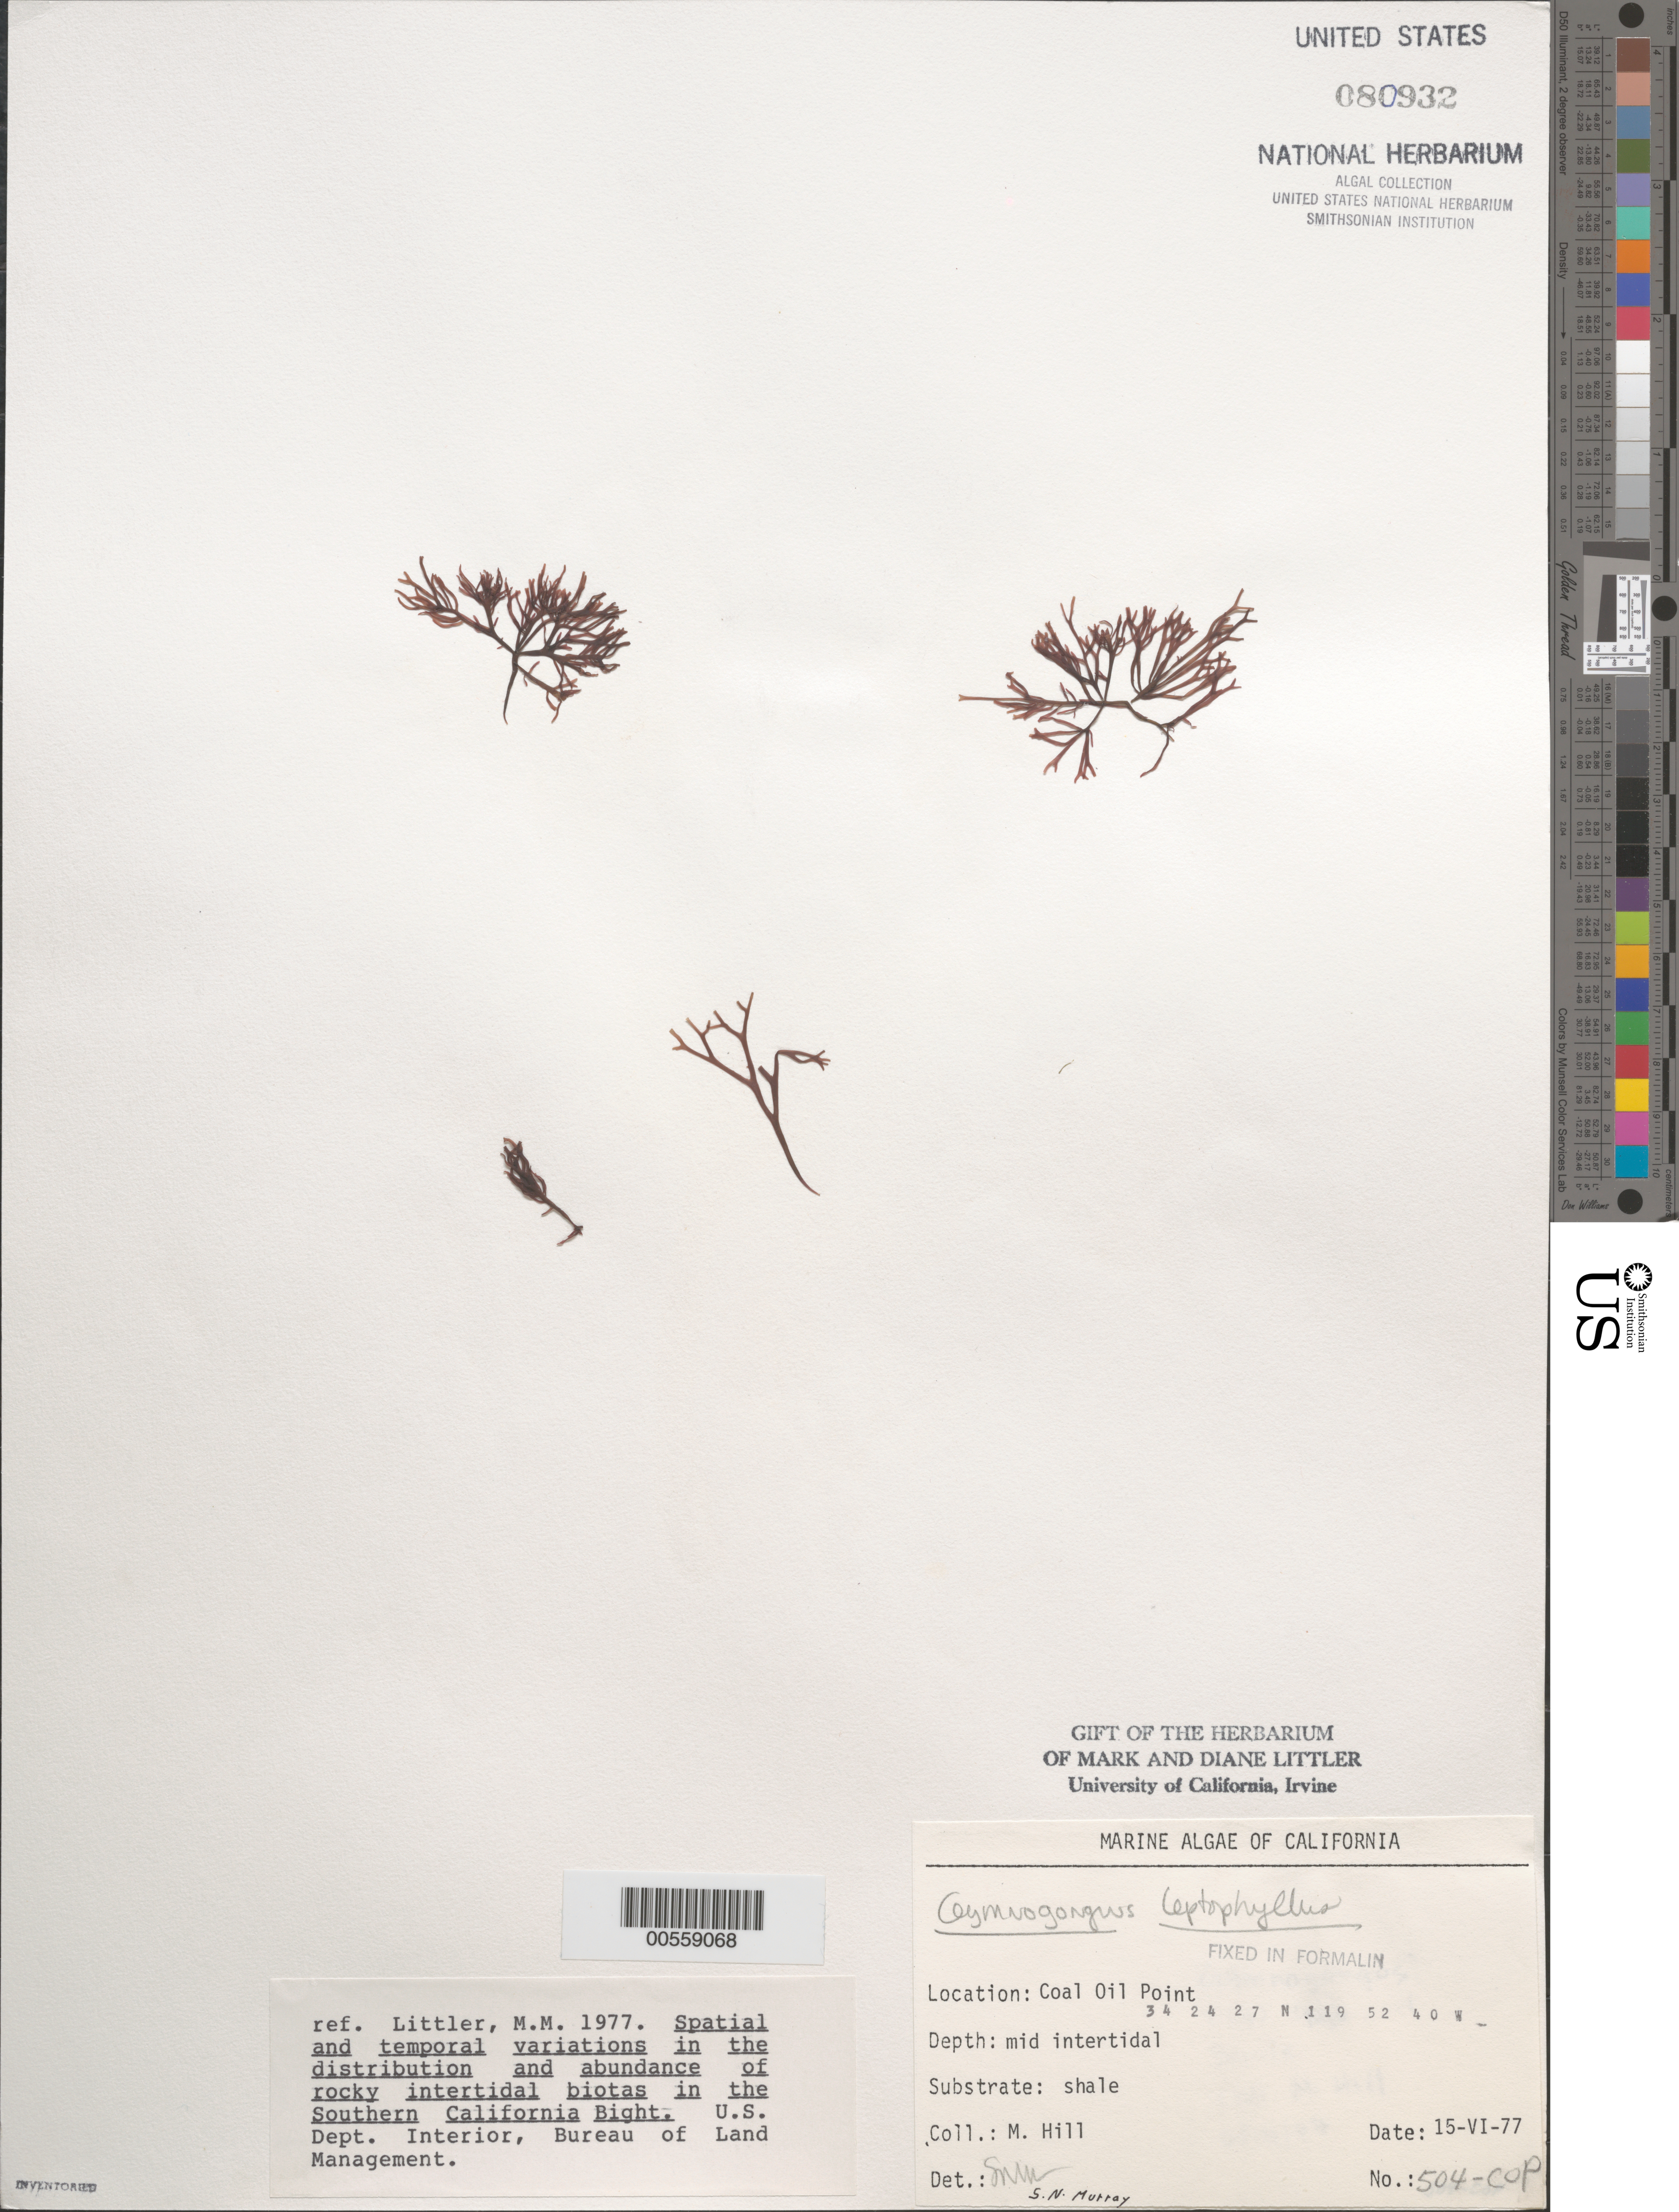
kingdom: Plantae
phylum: Rhodophyta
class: Florideophyceae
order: Gigartinales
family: Phyllophoraceae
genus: Besa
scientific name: Besa leptophylla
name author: (J. Agardh) M.S.Calderon & K.A. Miller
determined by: Algae name updating Project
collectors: M. Hill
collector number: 504-cop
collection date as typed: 15 Jun 1977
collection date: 1977-06-15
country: United States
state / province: California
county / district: Santa Barbara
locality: Coal Oil Point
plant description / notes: BLM-SOCALBIGHT Rocky Intertidal Survey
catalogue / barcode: US 80932